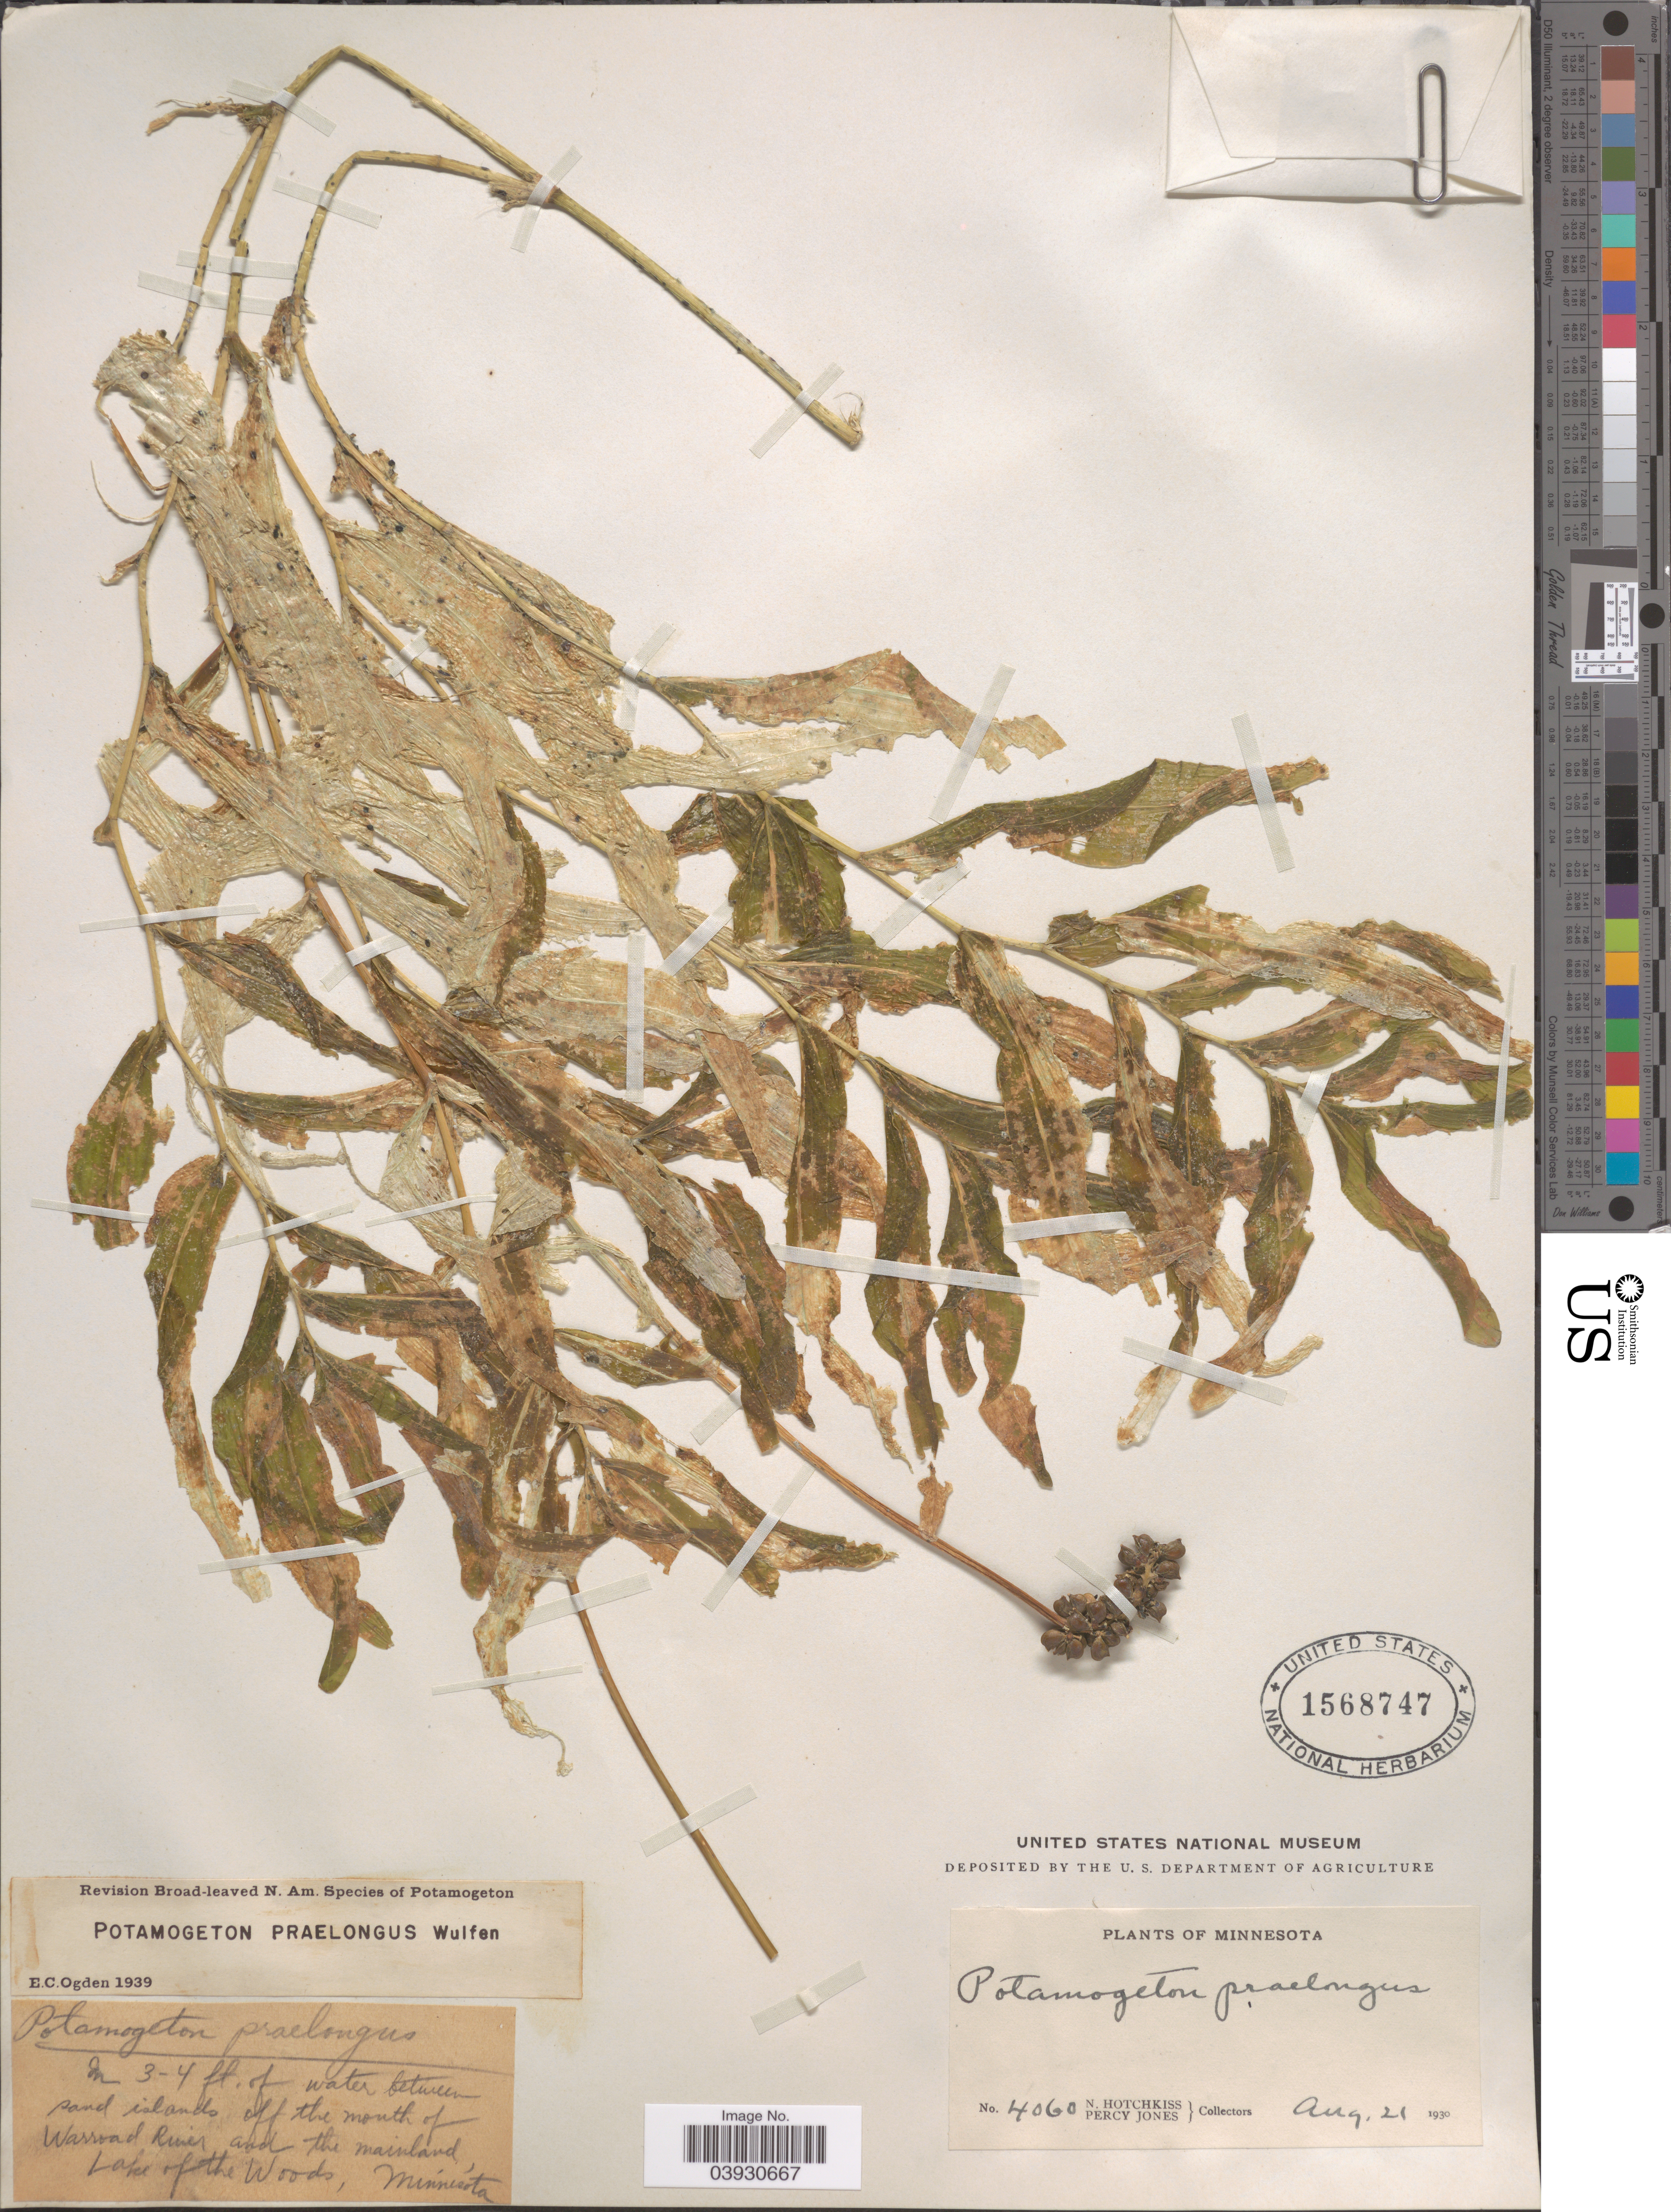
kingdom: Plantae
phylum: Tracheophyta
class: Liliopsida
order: Alismatales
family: Potamogetonaceae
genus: Potamogeton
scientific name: Potamogeton praelongus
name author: Wulfen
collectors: N. Hotchkiss & P. Jones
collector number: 4060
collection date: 1930-08-21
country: United States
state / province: Minnesota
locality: Water between sand islands off the mouth of Warroad River and the mainland, Lake of the Woods.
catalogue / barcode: US 1568747